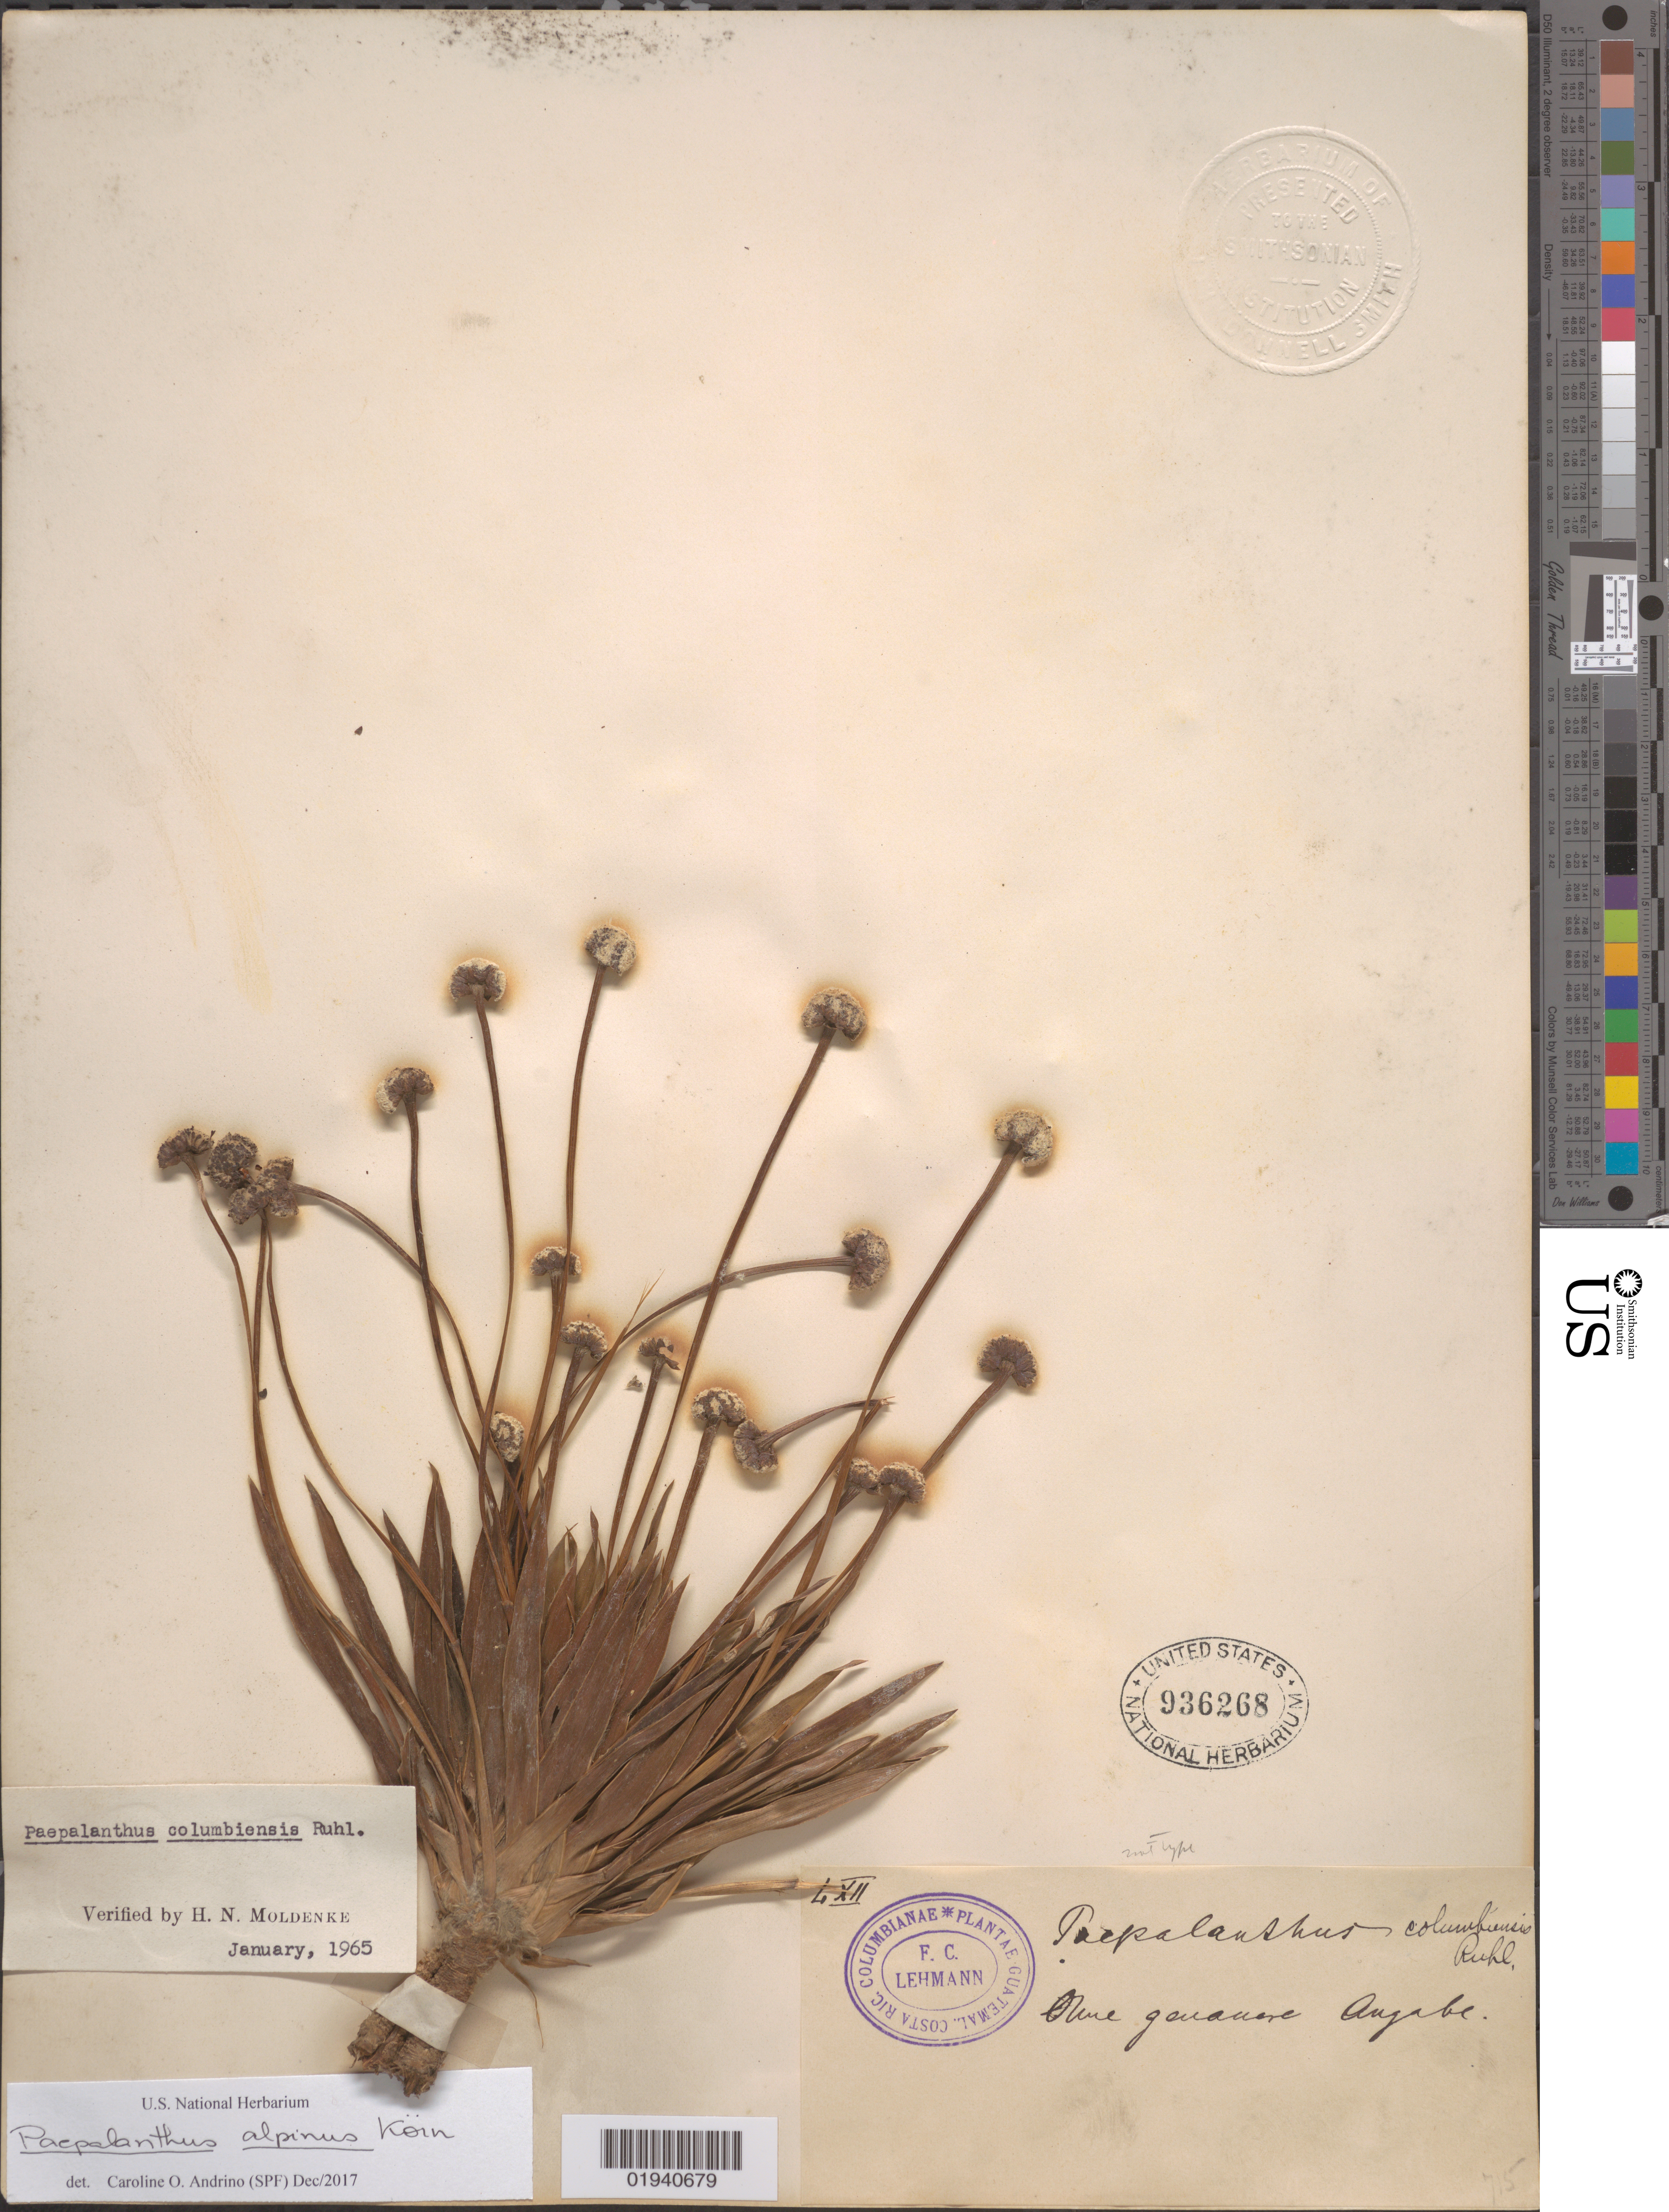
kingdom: Plantae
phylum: Tracheophyta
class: Liliopsida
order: Poales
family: Eriocaulaceae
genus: Paepalanthus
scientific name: Paepalanthus ensifolius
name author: (Kunth) Kunth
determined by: Sauthier, Laura Jeanne, (SPF), Universidade de Sao Paulo (BRAZIL)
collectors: F. C. Lehmann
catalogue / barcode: US 936268